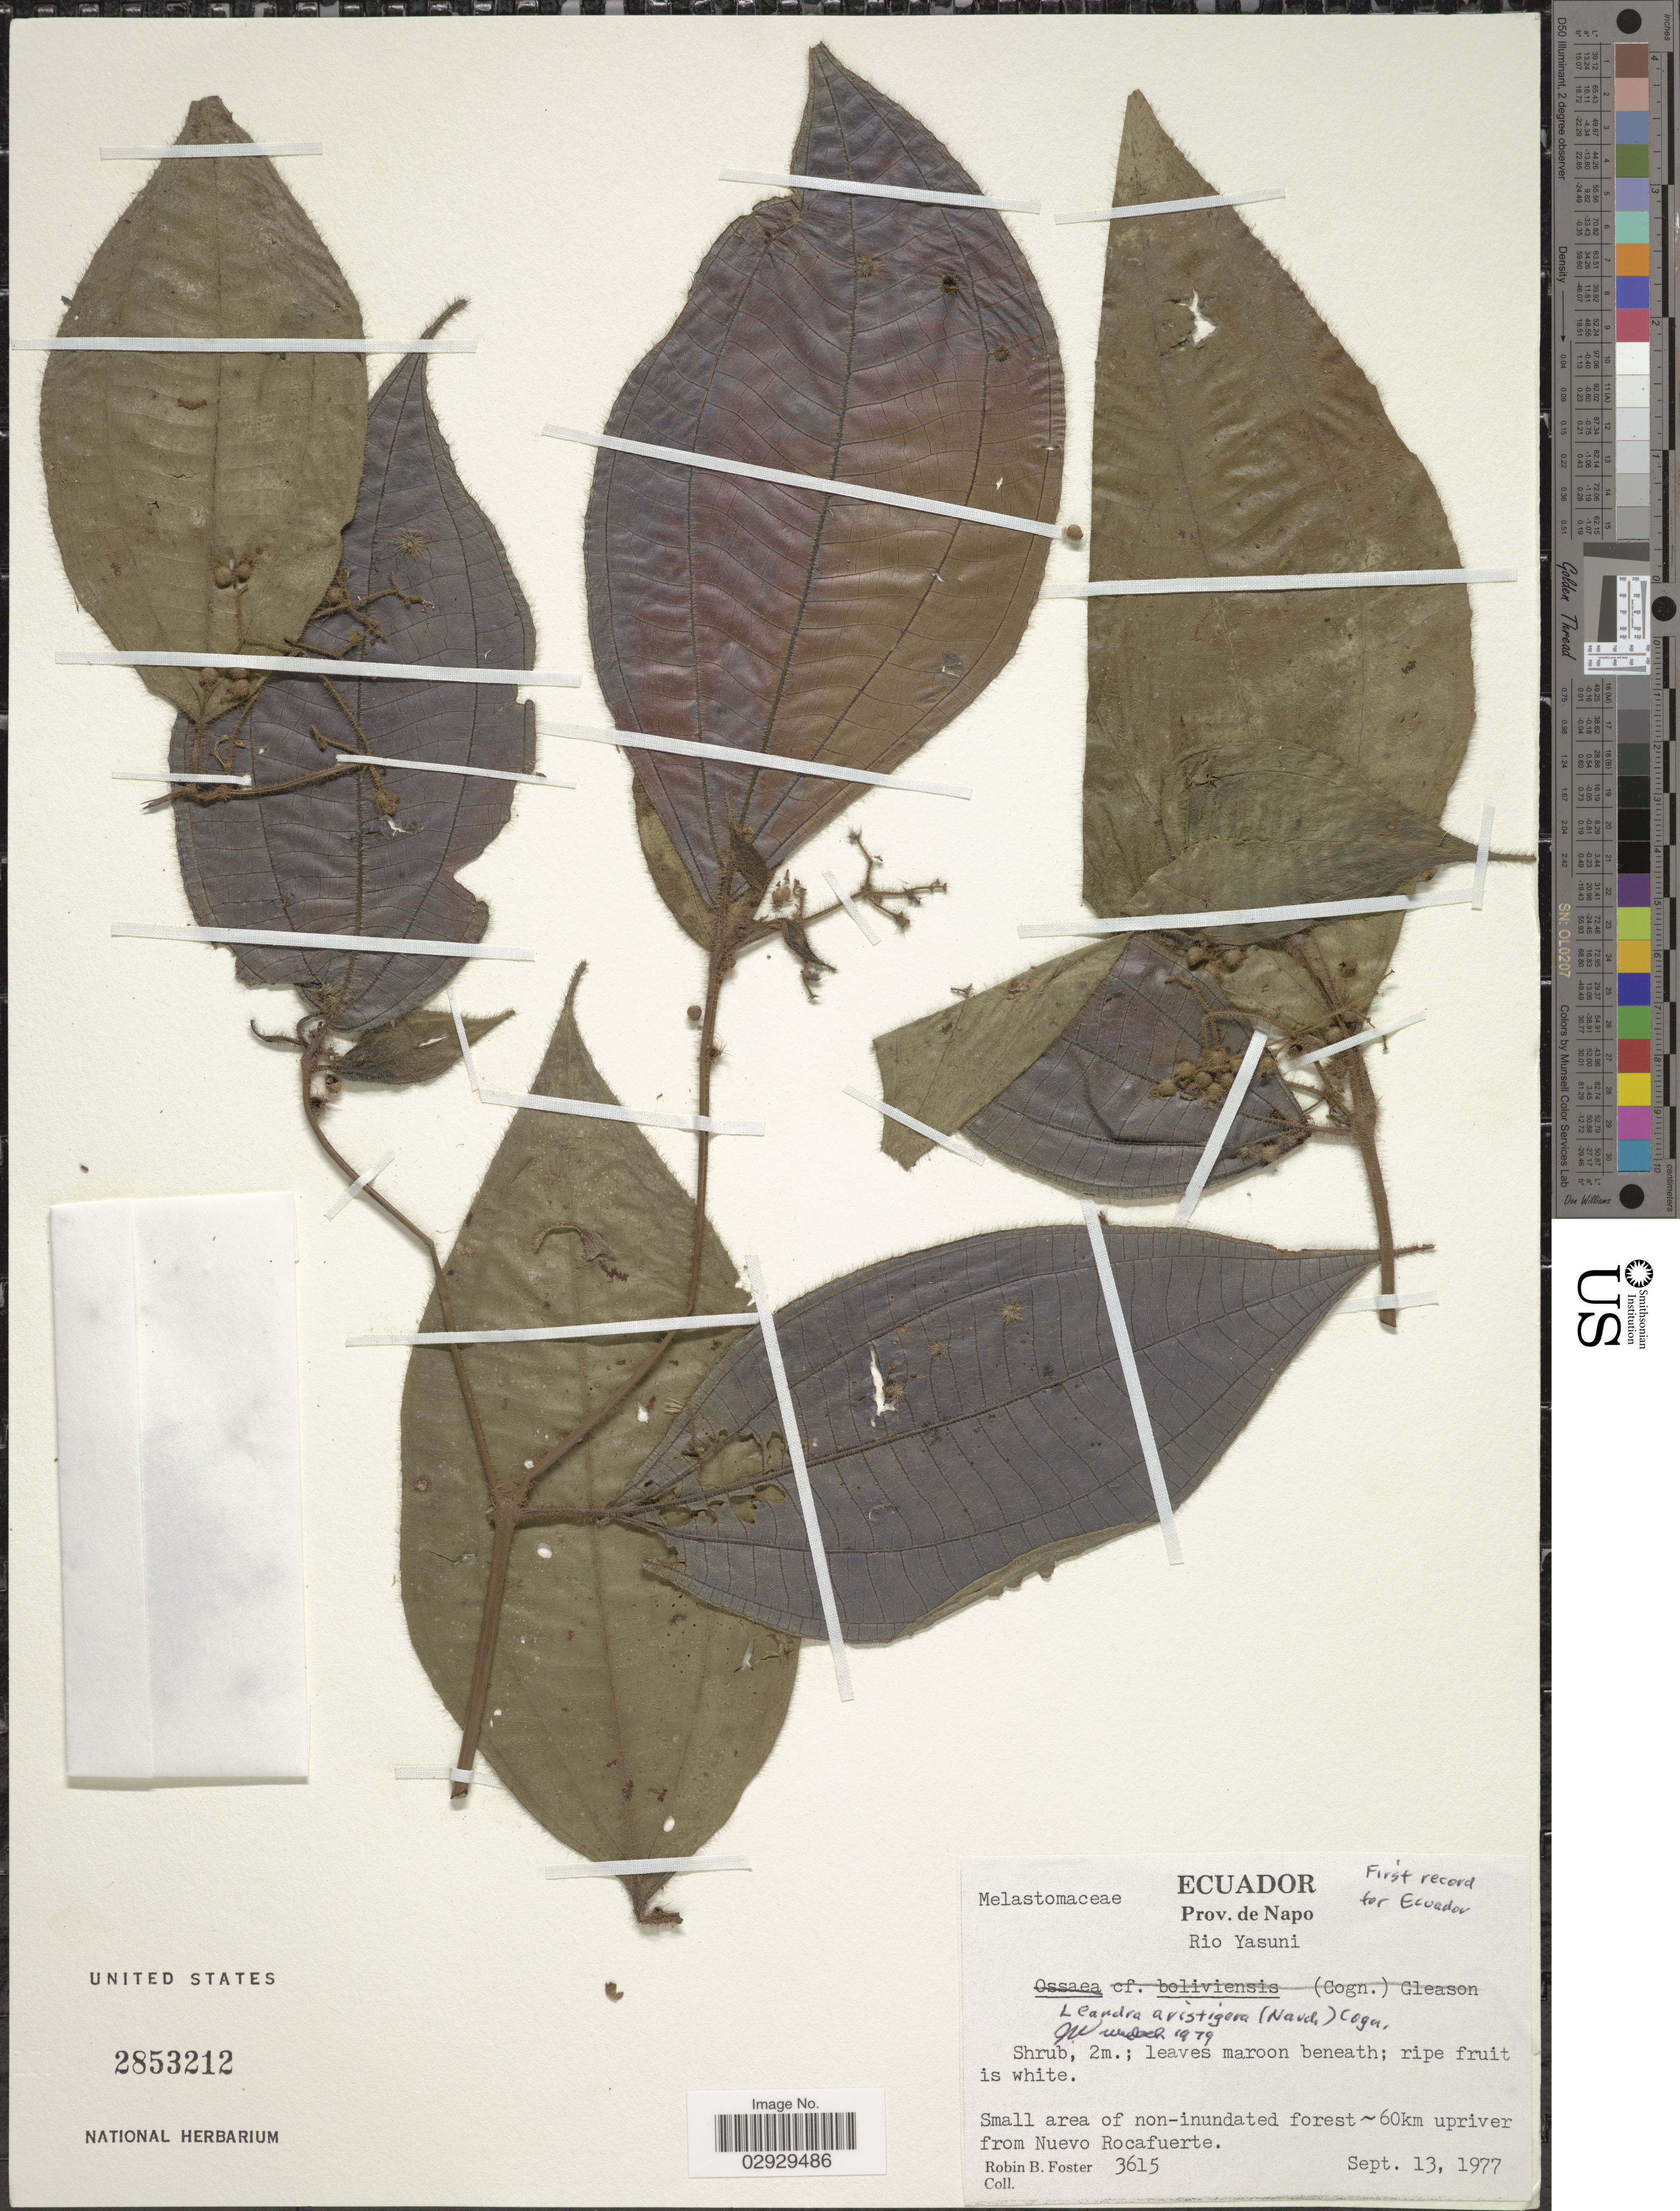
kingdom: Plantae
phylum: Tracheophyta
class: Magnoliopsida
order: Myrtales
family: Melastomataceae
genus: Leandra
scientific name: Leandra aristigera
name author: (Naudin) Cogn.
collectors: R. B. Foster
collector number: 3615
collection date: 1977-09-13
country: Ecuador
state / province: Napo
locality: Rio Yasuni. Small area of non-inundated forest ~60km upriver from Nuevo Rocafuerte.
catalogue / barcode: US 2853212